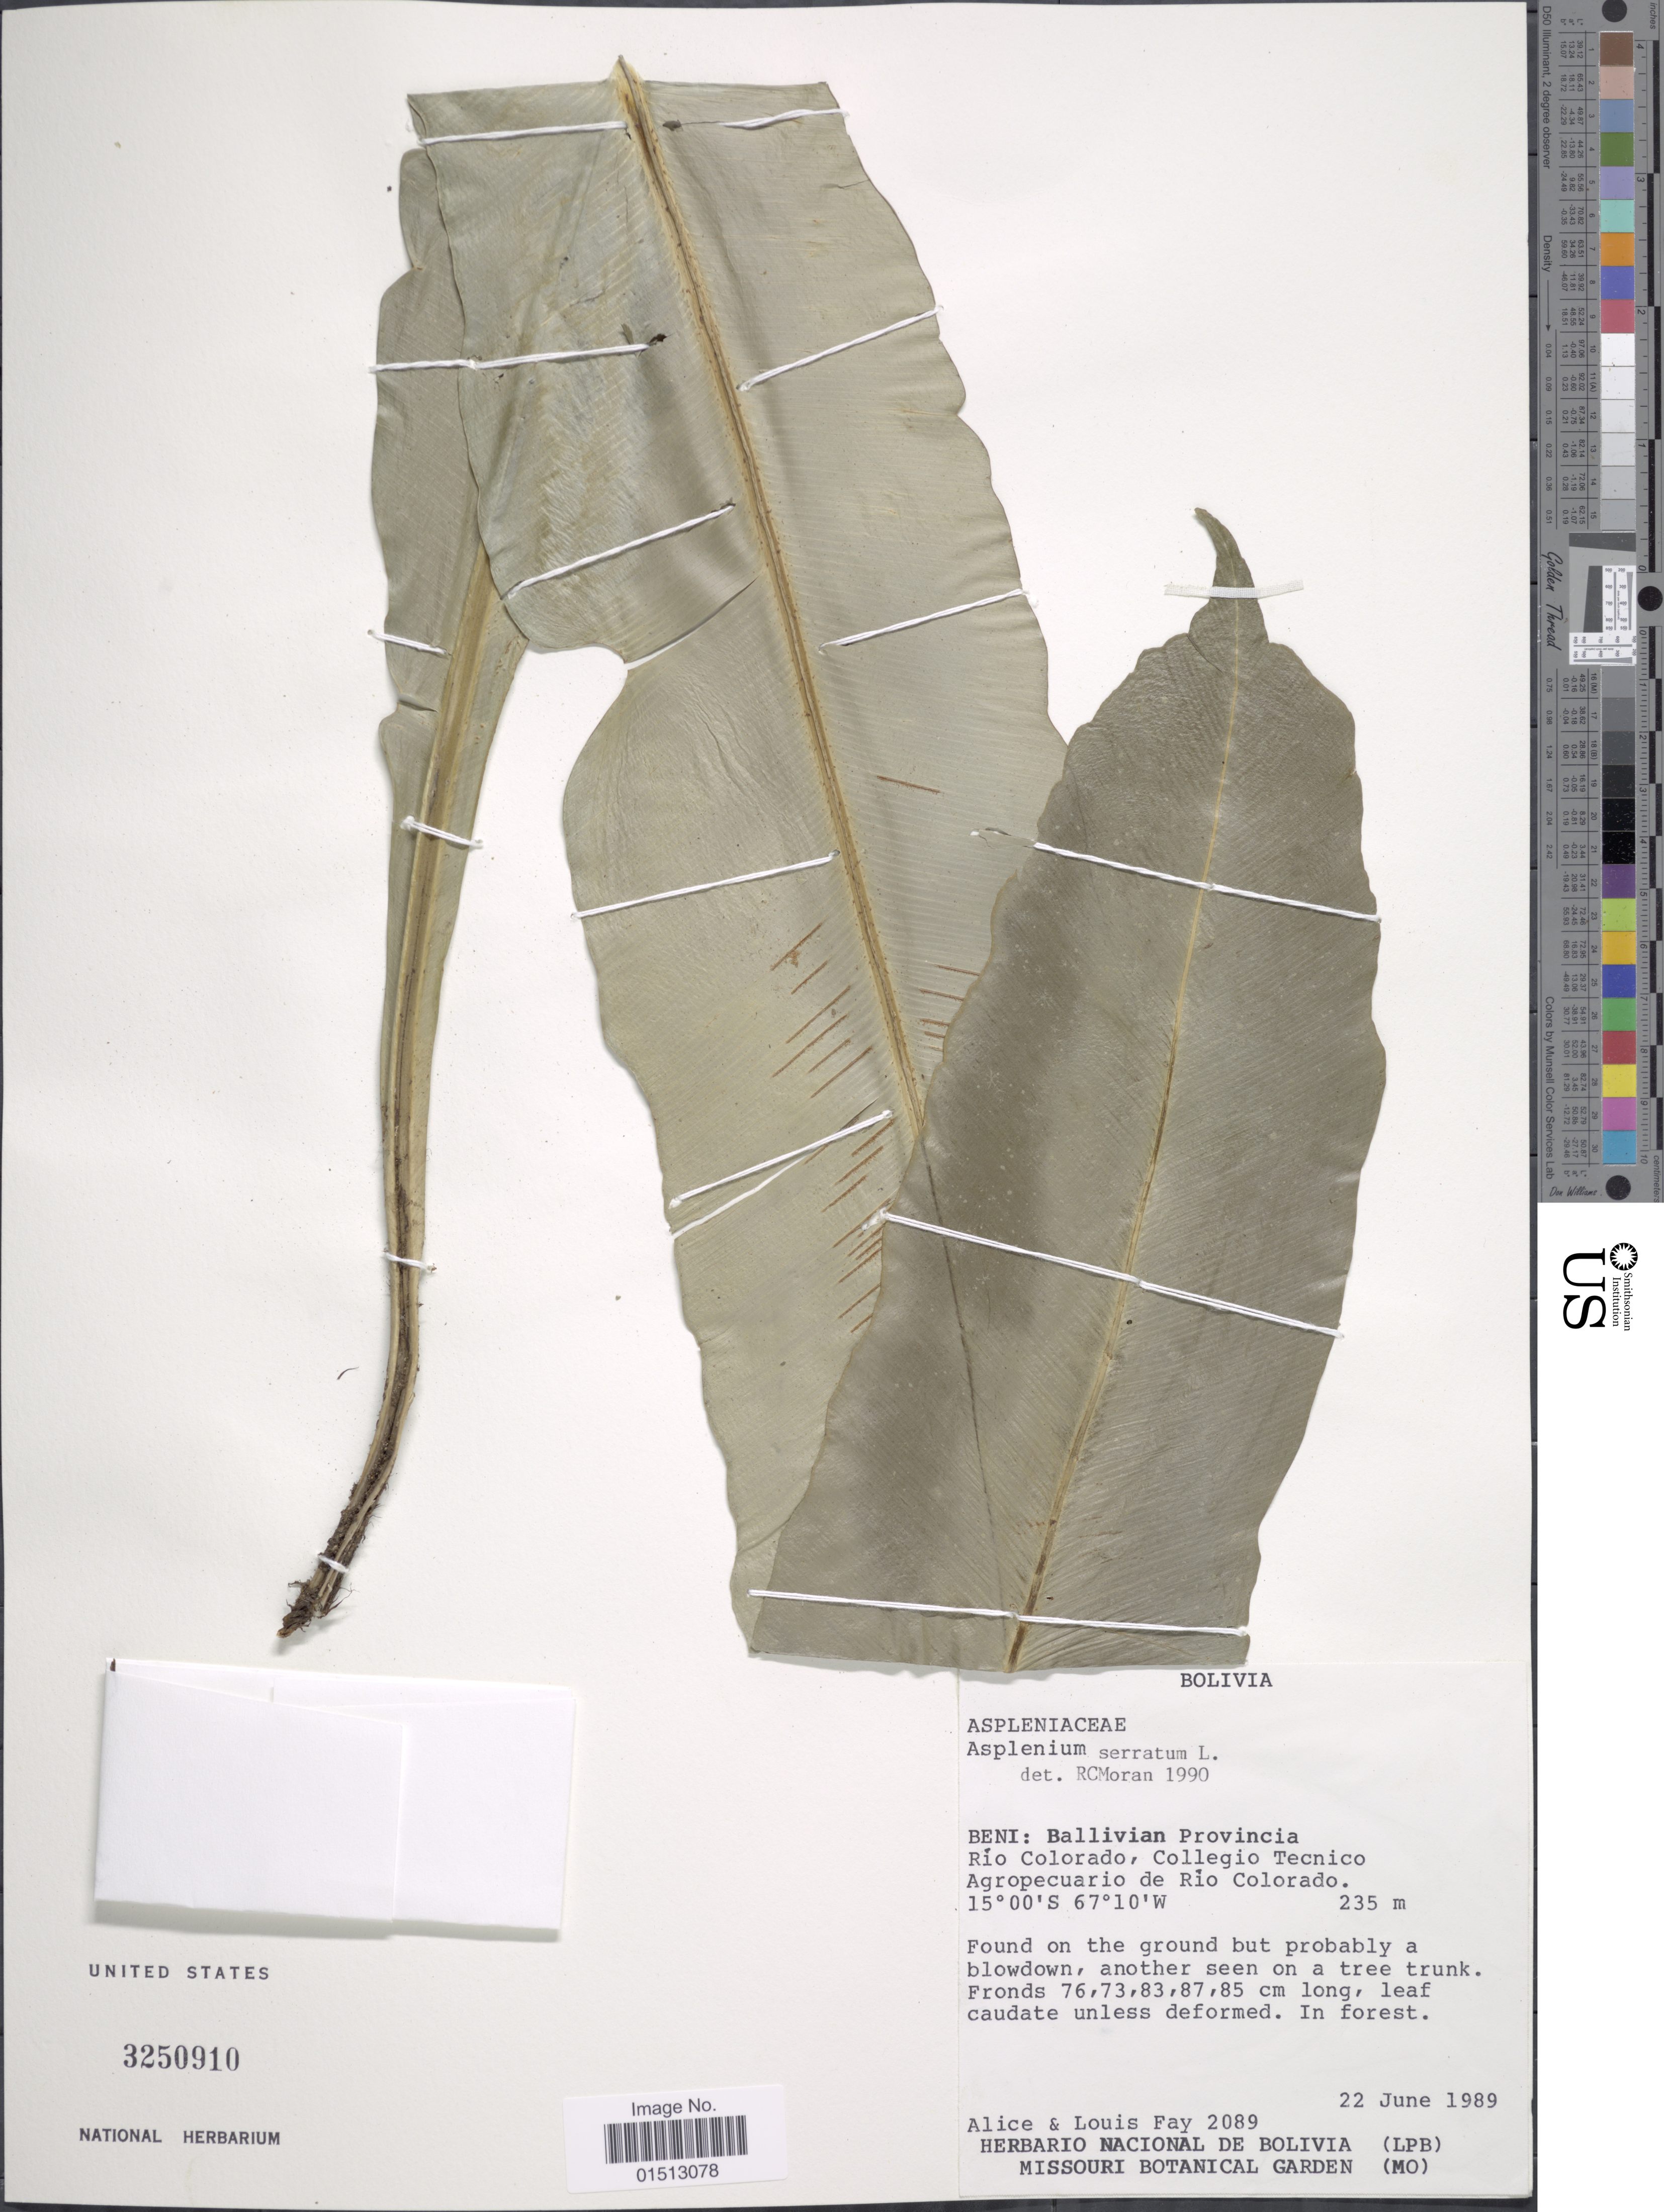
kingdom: Plantae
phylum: Tracheophyta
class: Polypodiopsida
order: Polypodiales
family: Aspleniaceae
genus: Asplenium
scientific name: Asplenium serratum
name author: L.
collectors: A. Fay & L. Fay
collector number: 2089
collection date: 1989-06-22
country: Bolivia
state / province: Beni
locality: Ballivian Provincia, Rio Colorado, Collegio Tecnico, Agropecuario de Rio Colorado.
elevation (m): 235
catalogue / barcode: US 3250910